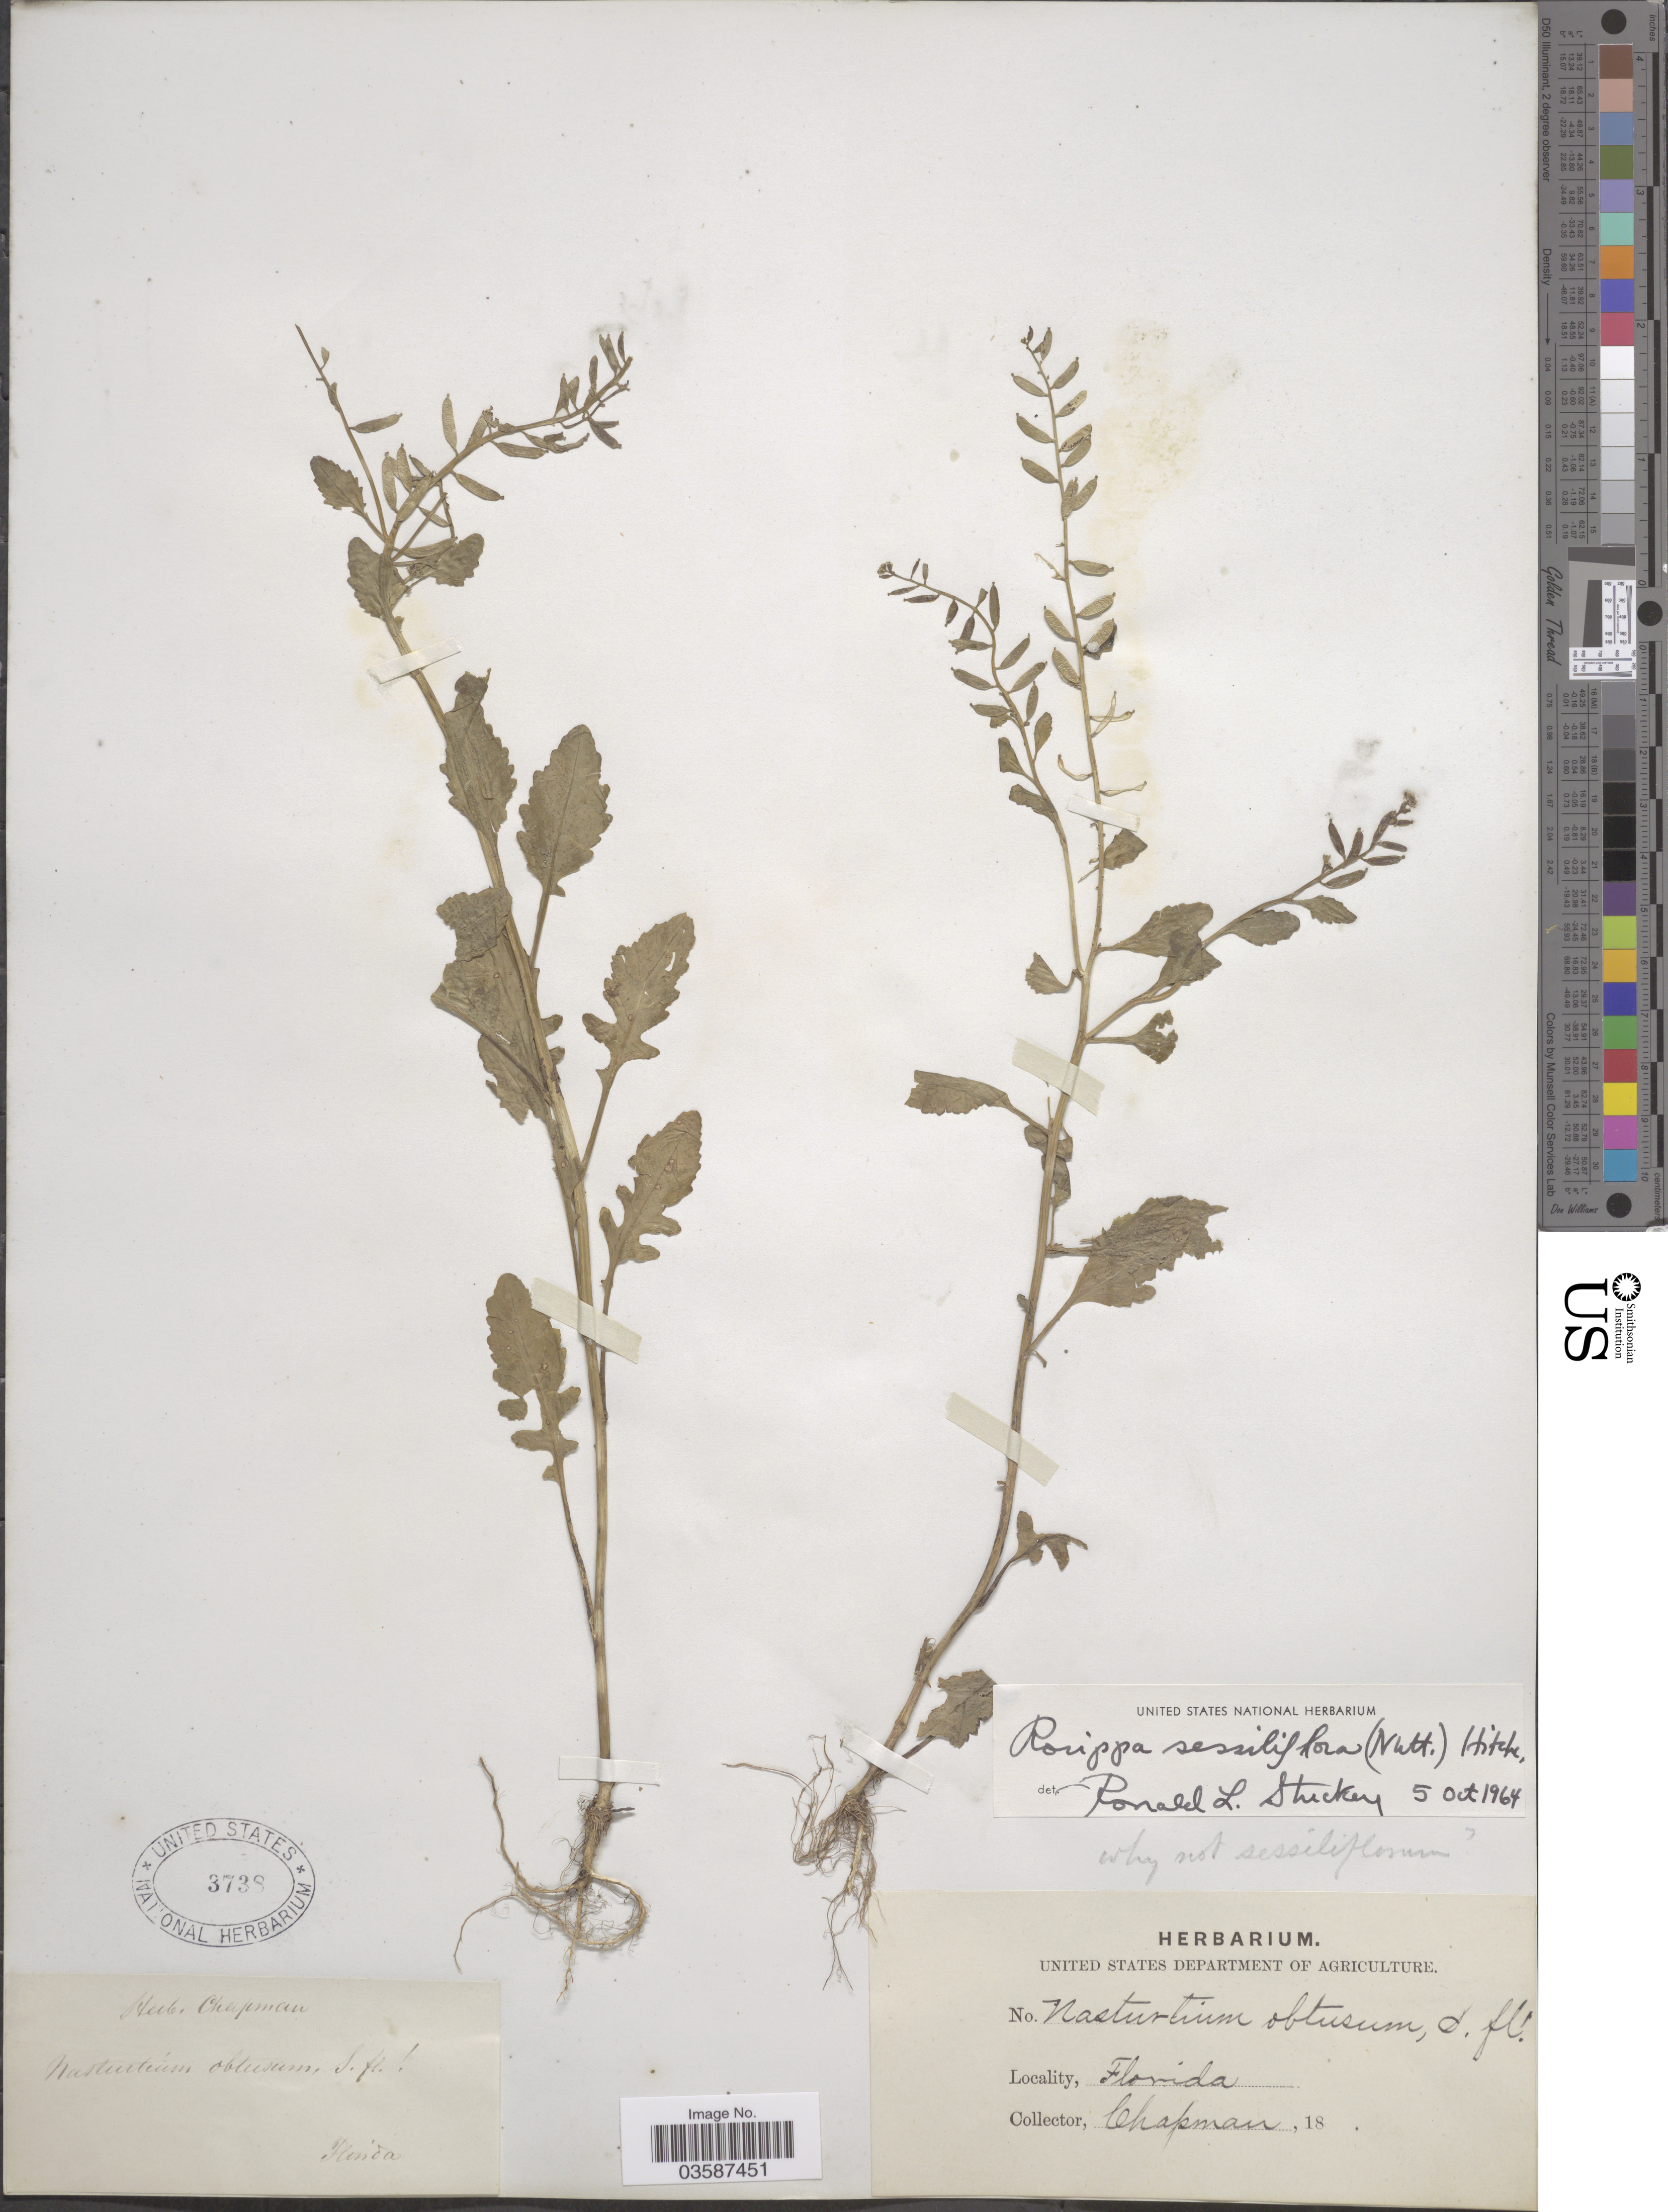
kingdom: Plantae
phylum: Tracheophyta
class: Magnoliopsida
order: Brassicales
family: Brassicaceae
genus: Rorippa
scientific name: Rorippa sessiliflora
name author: (Nutt.) Hitchc.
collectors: ex herb. Chapman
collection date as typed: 18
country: United States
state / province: Florida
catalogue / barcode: US 3738